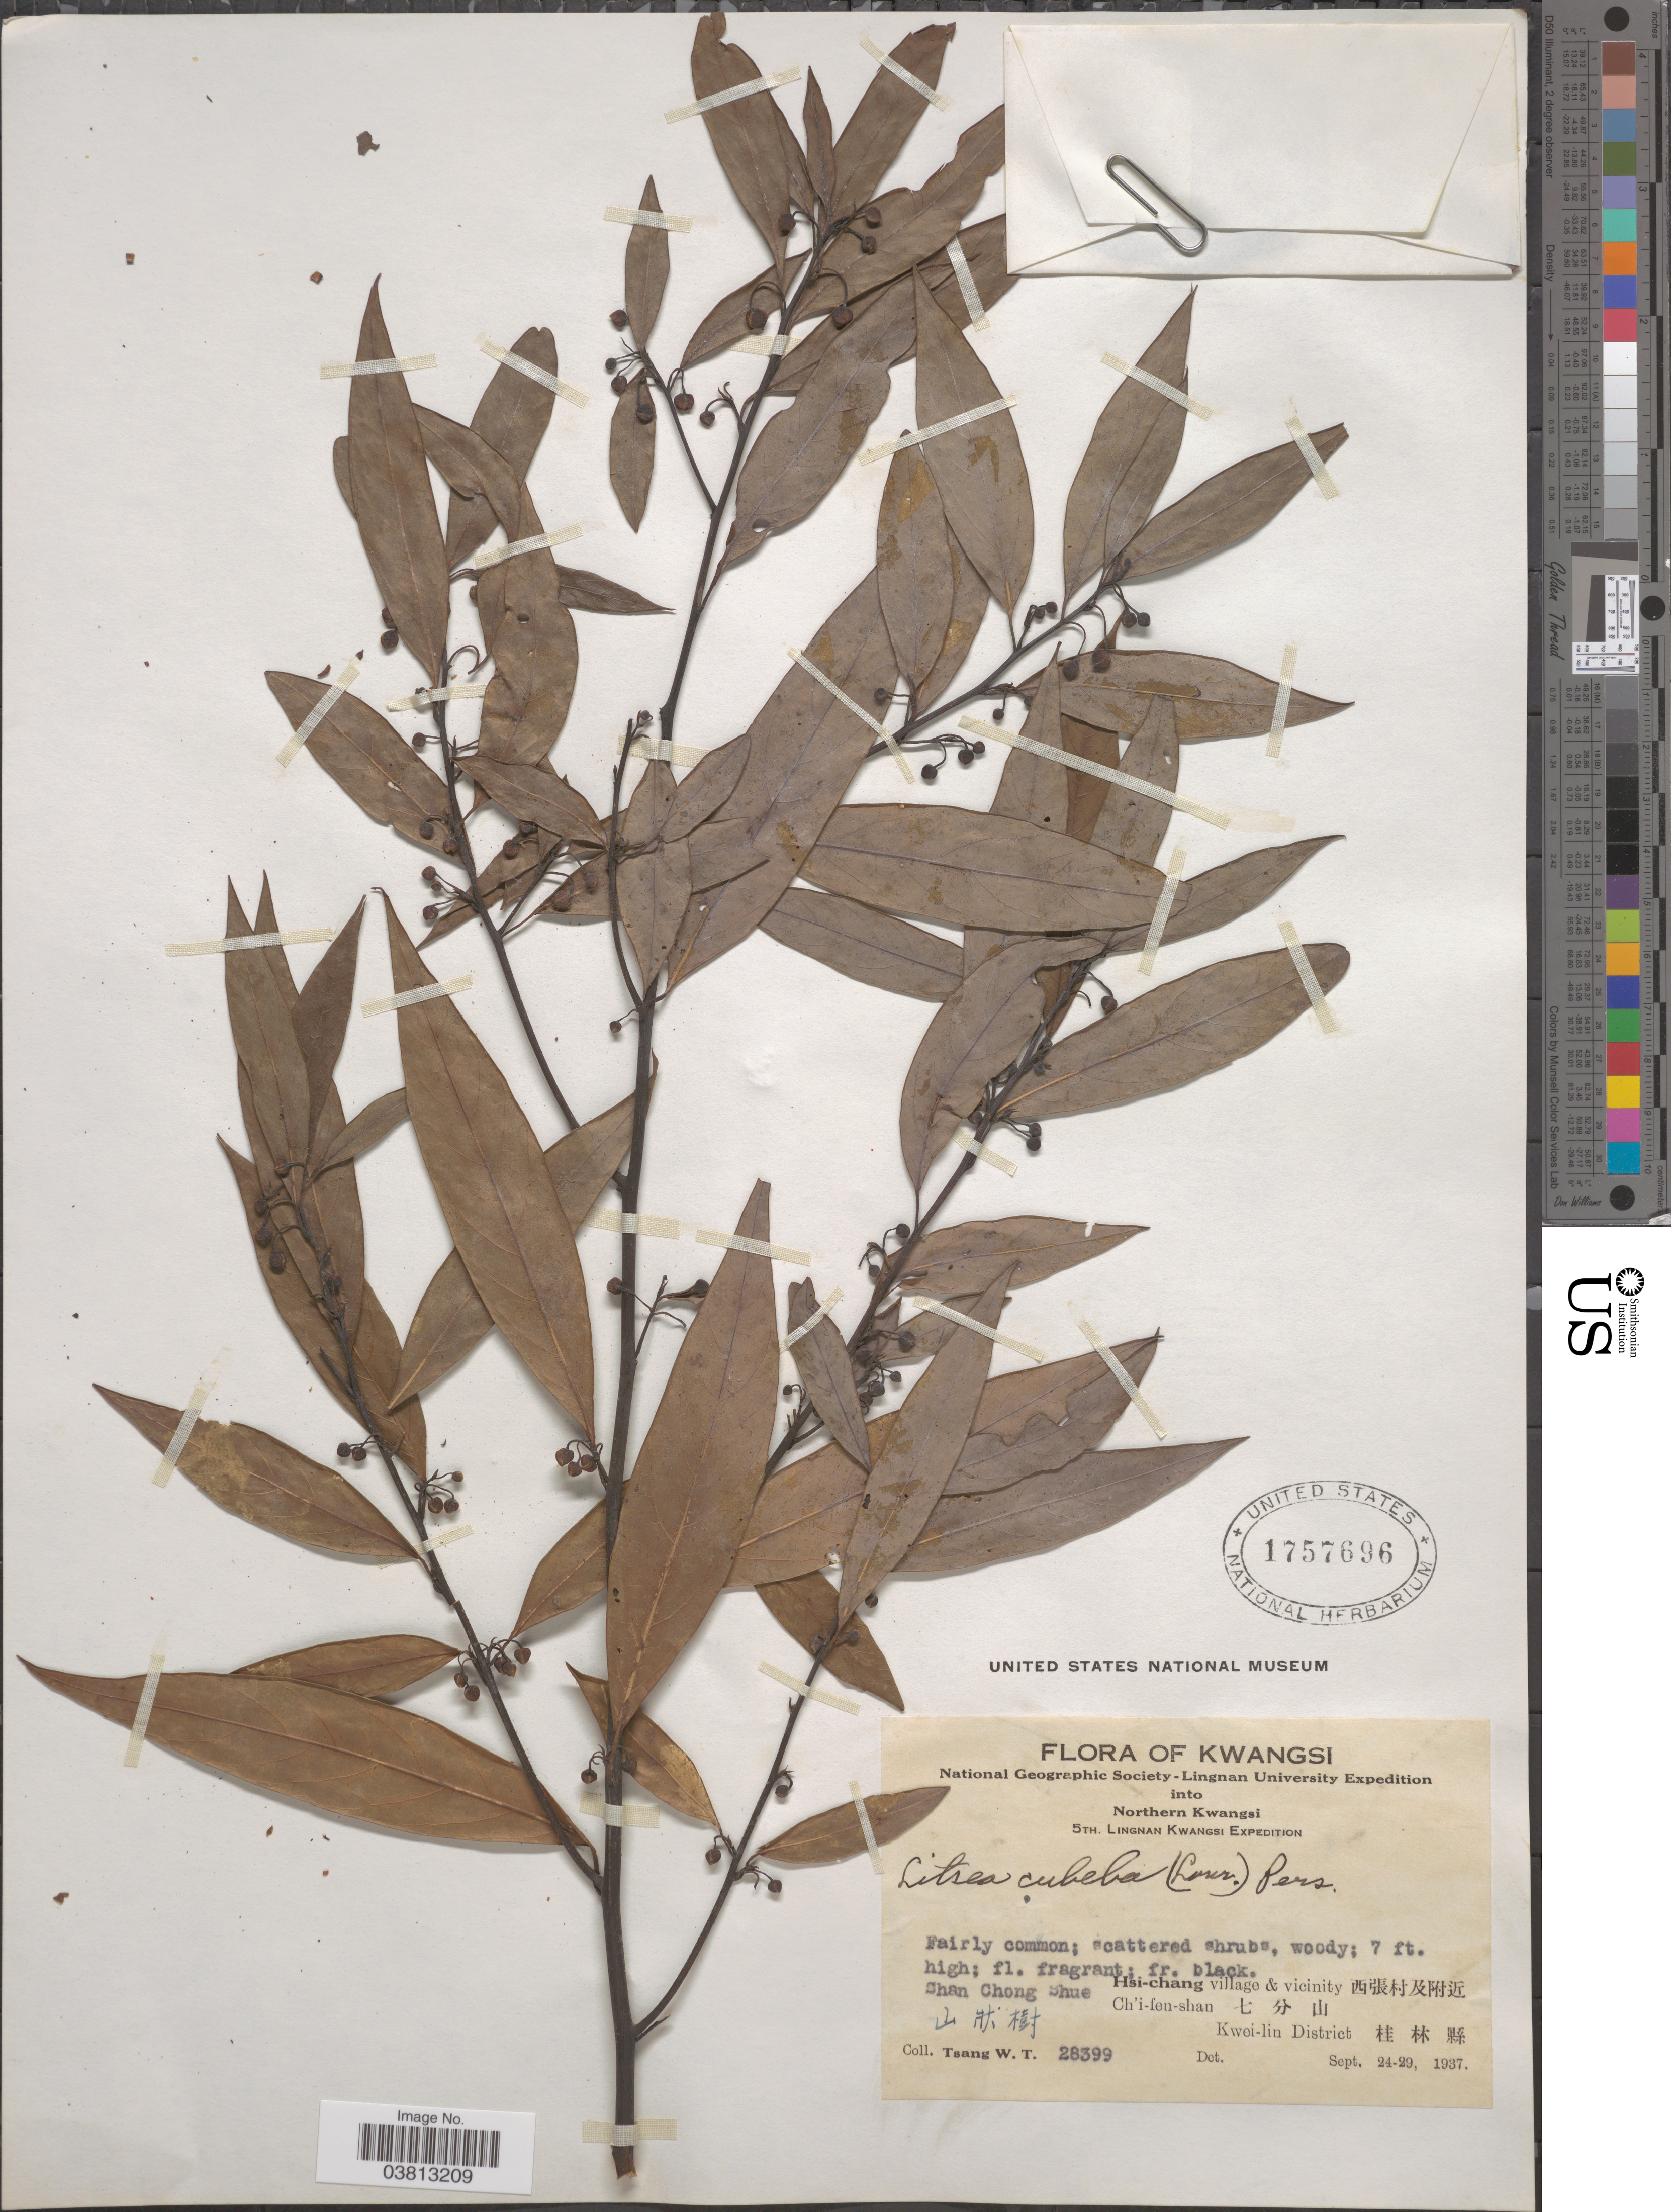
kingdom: Plantae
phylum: Tracheophyta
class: Magnoliopsida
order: Laurales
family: Lauraceae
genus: Litsea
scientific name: Litsea cubeba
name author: (Lour.) Pers.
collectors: W. T. Tsang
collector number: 28399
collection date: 1937-09-24/1937-09-29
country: China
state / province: Guangxi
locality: Kwangsi. Northern Kwangsi. Shan Chong Shue X. Hsi-chang village & vicinity X. Ch'i-fen-shan X. Kwei-lin District X.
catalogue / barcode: US 1757696